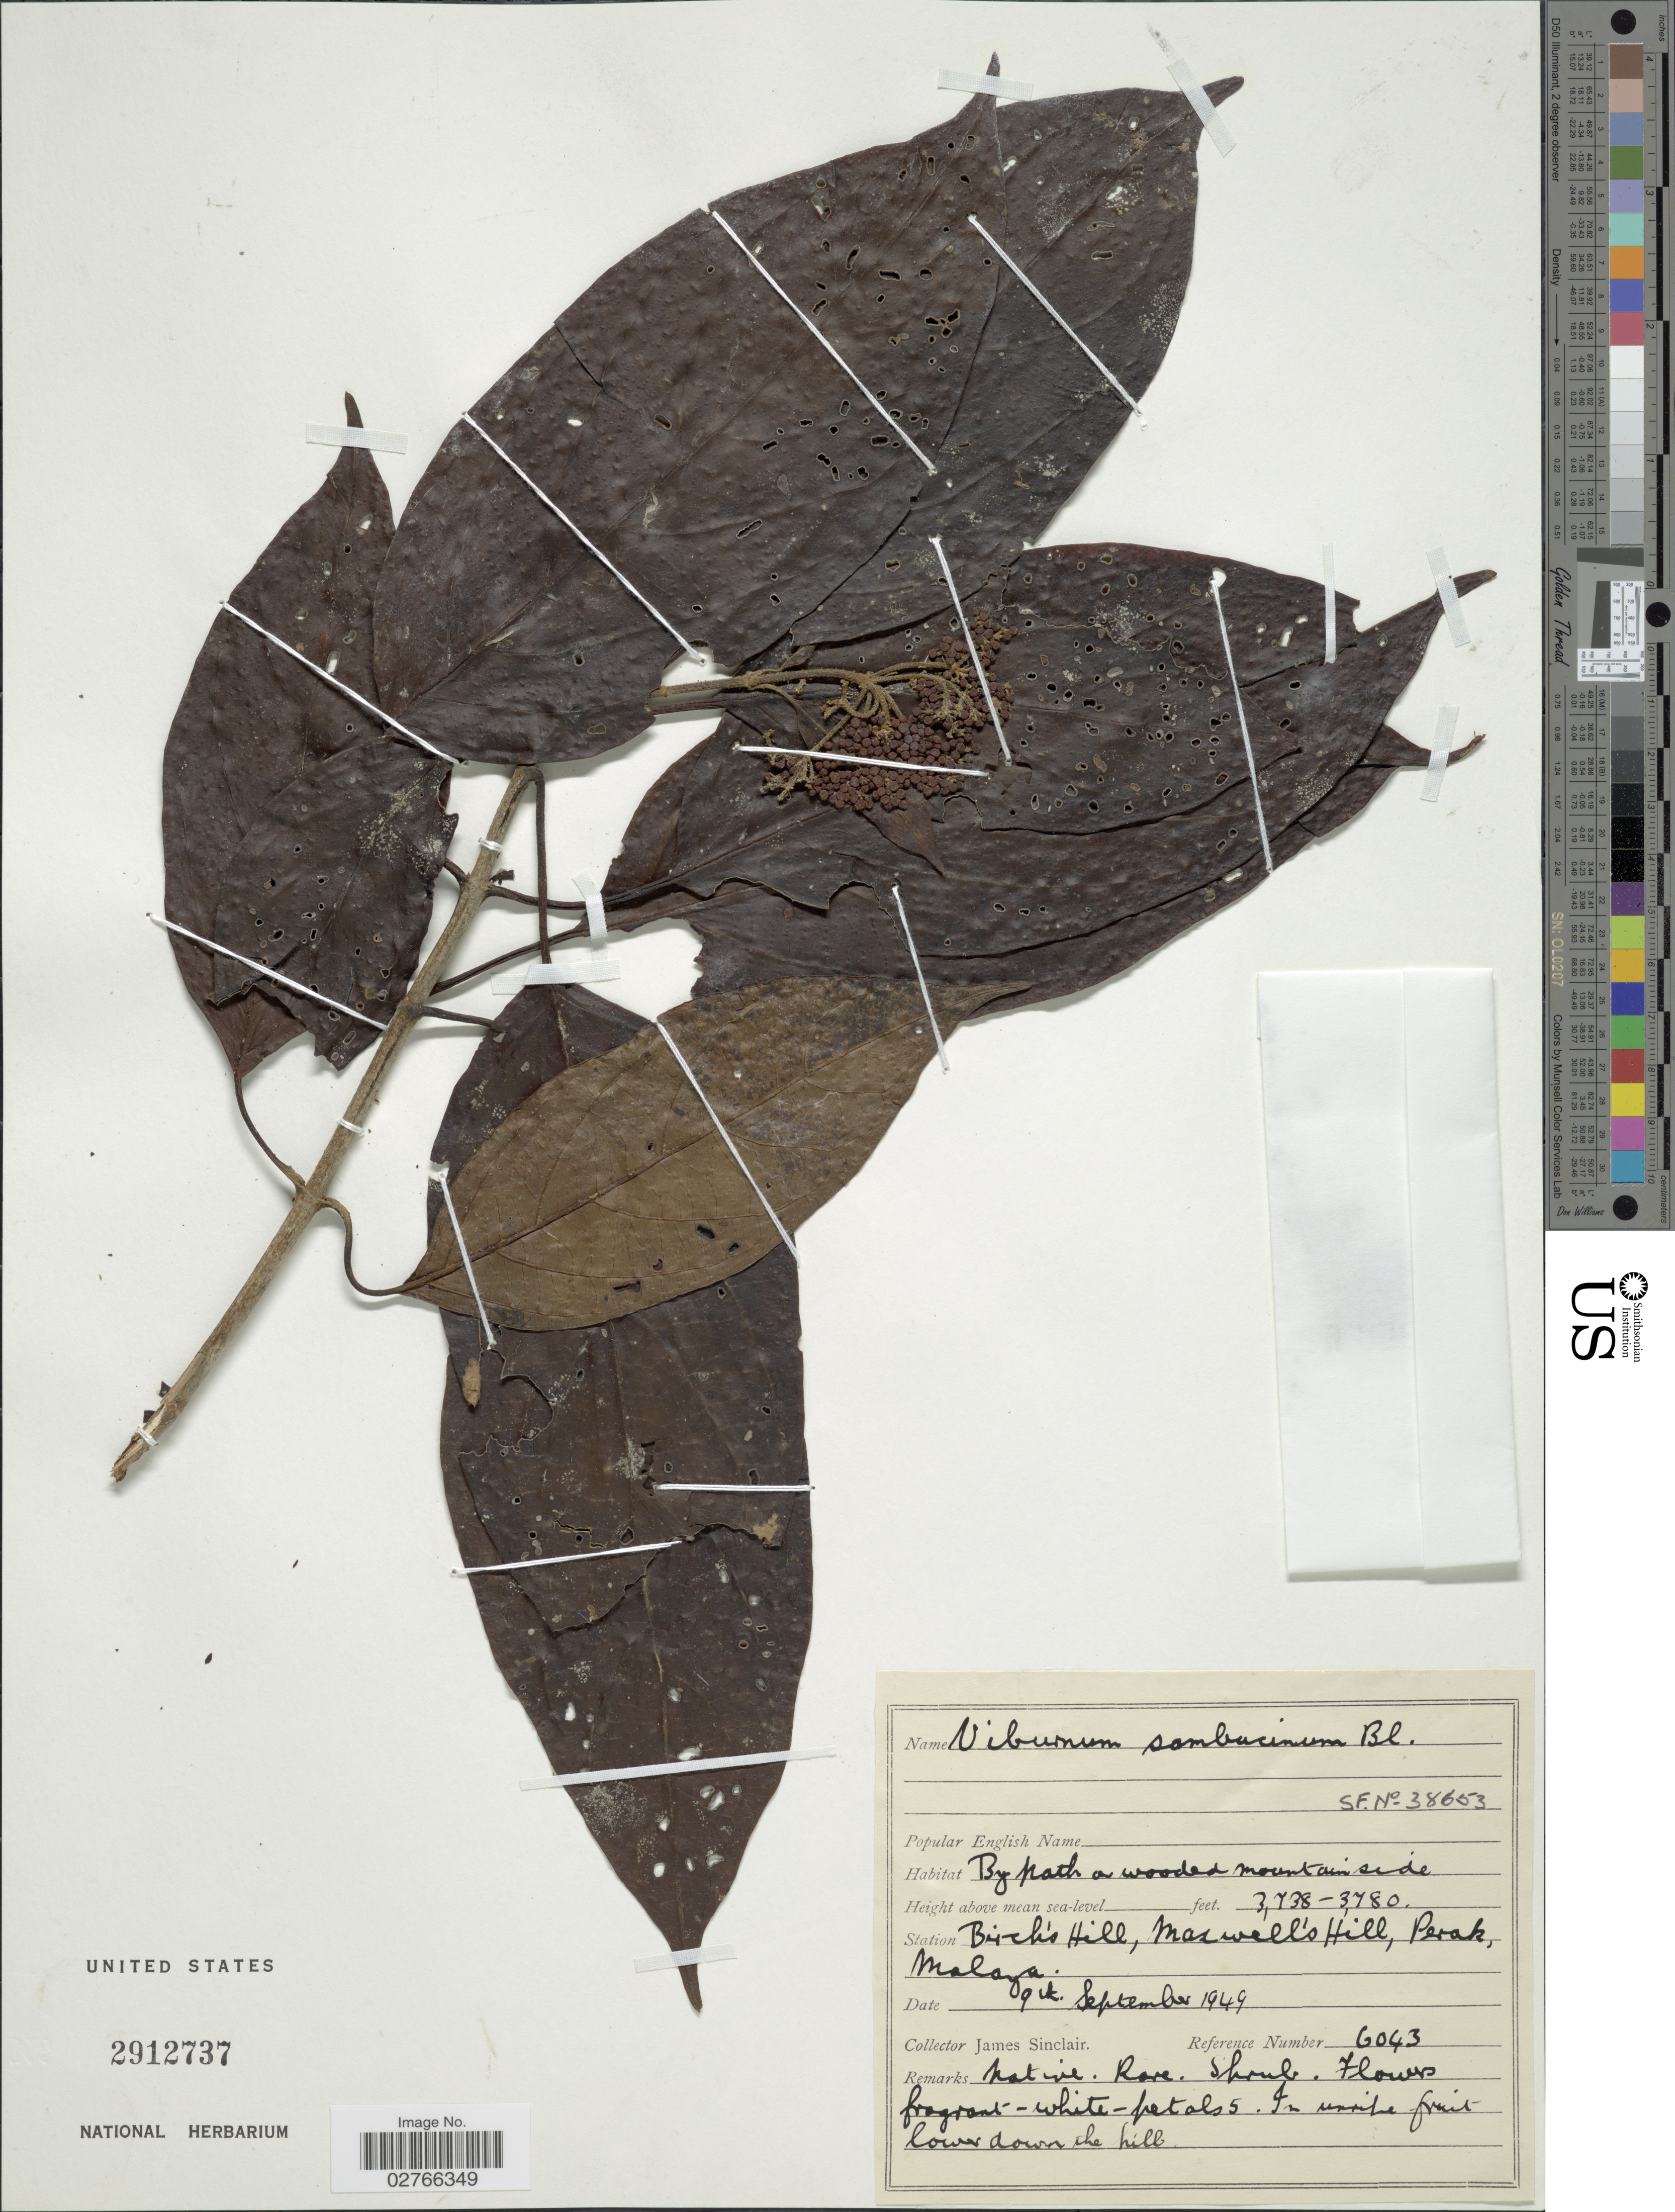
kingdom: Plantae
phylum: Tracheophyta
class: Magnoliopsida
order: Dipsacales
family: Viburnaceae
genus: Viburnum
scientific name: Viburnum sambucinum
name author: Reinw. ex Blume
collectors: J. Sinclair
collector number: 6043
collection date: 1949-09-09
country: Malaysia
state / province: Perak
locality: Birch's Hill, Maxwell's Hill, Perak, Malaya.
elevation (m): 1139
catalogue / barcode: US 2912737